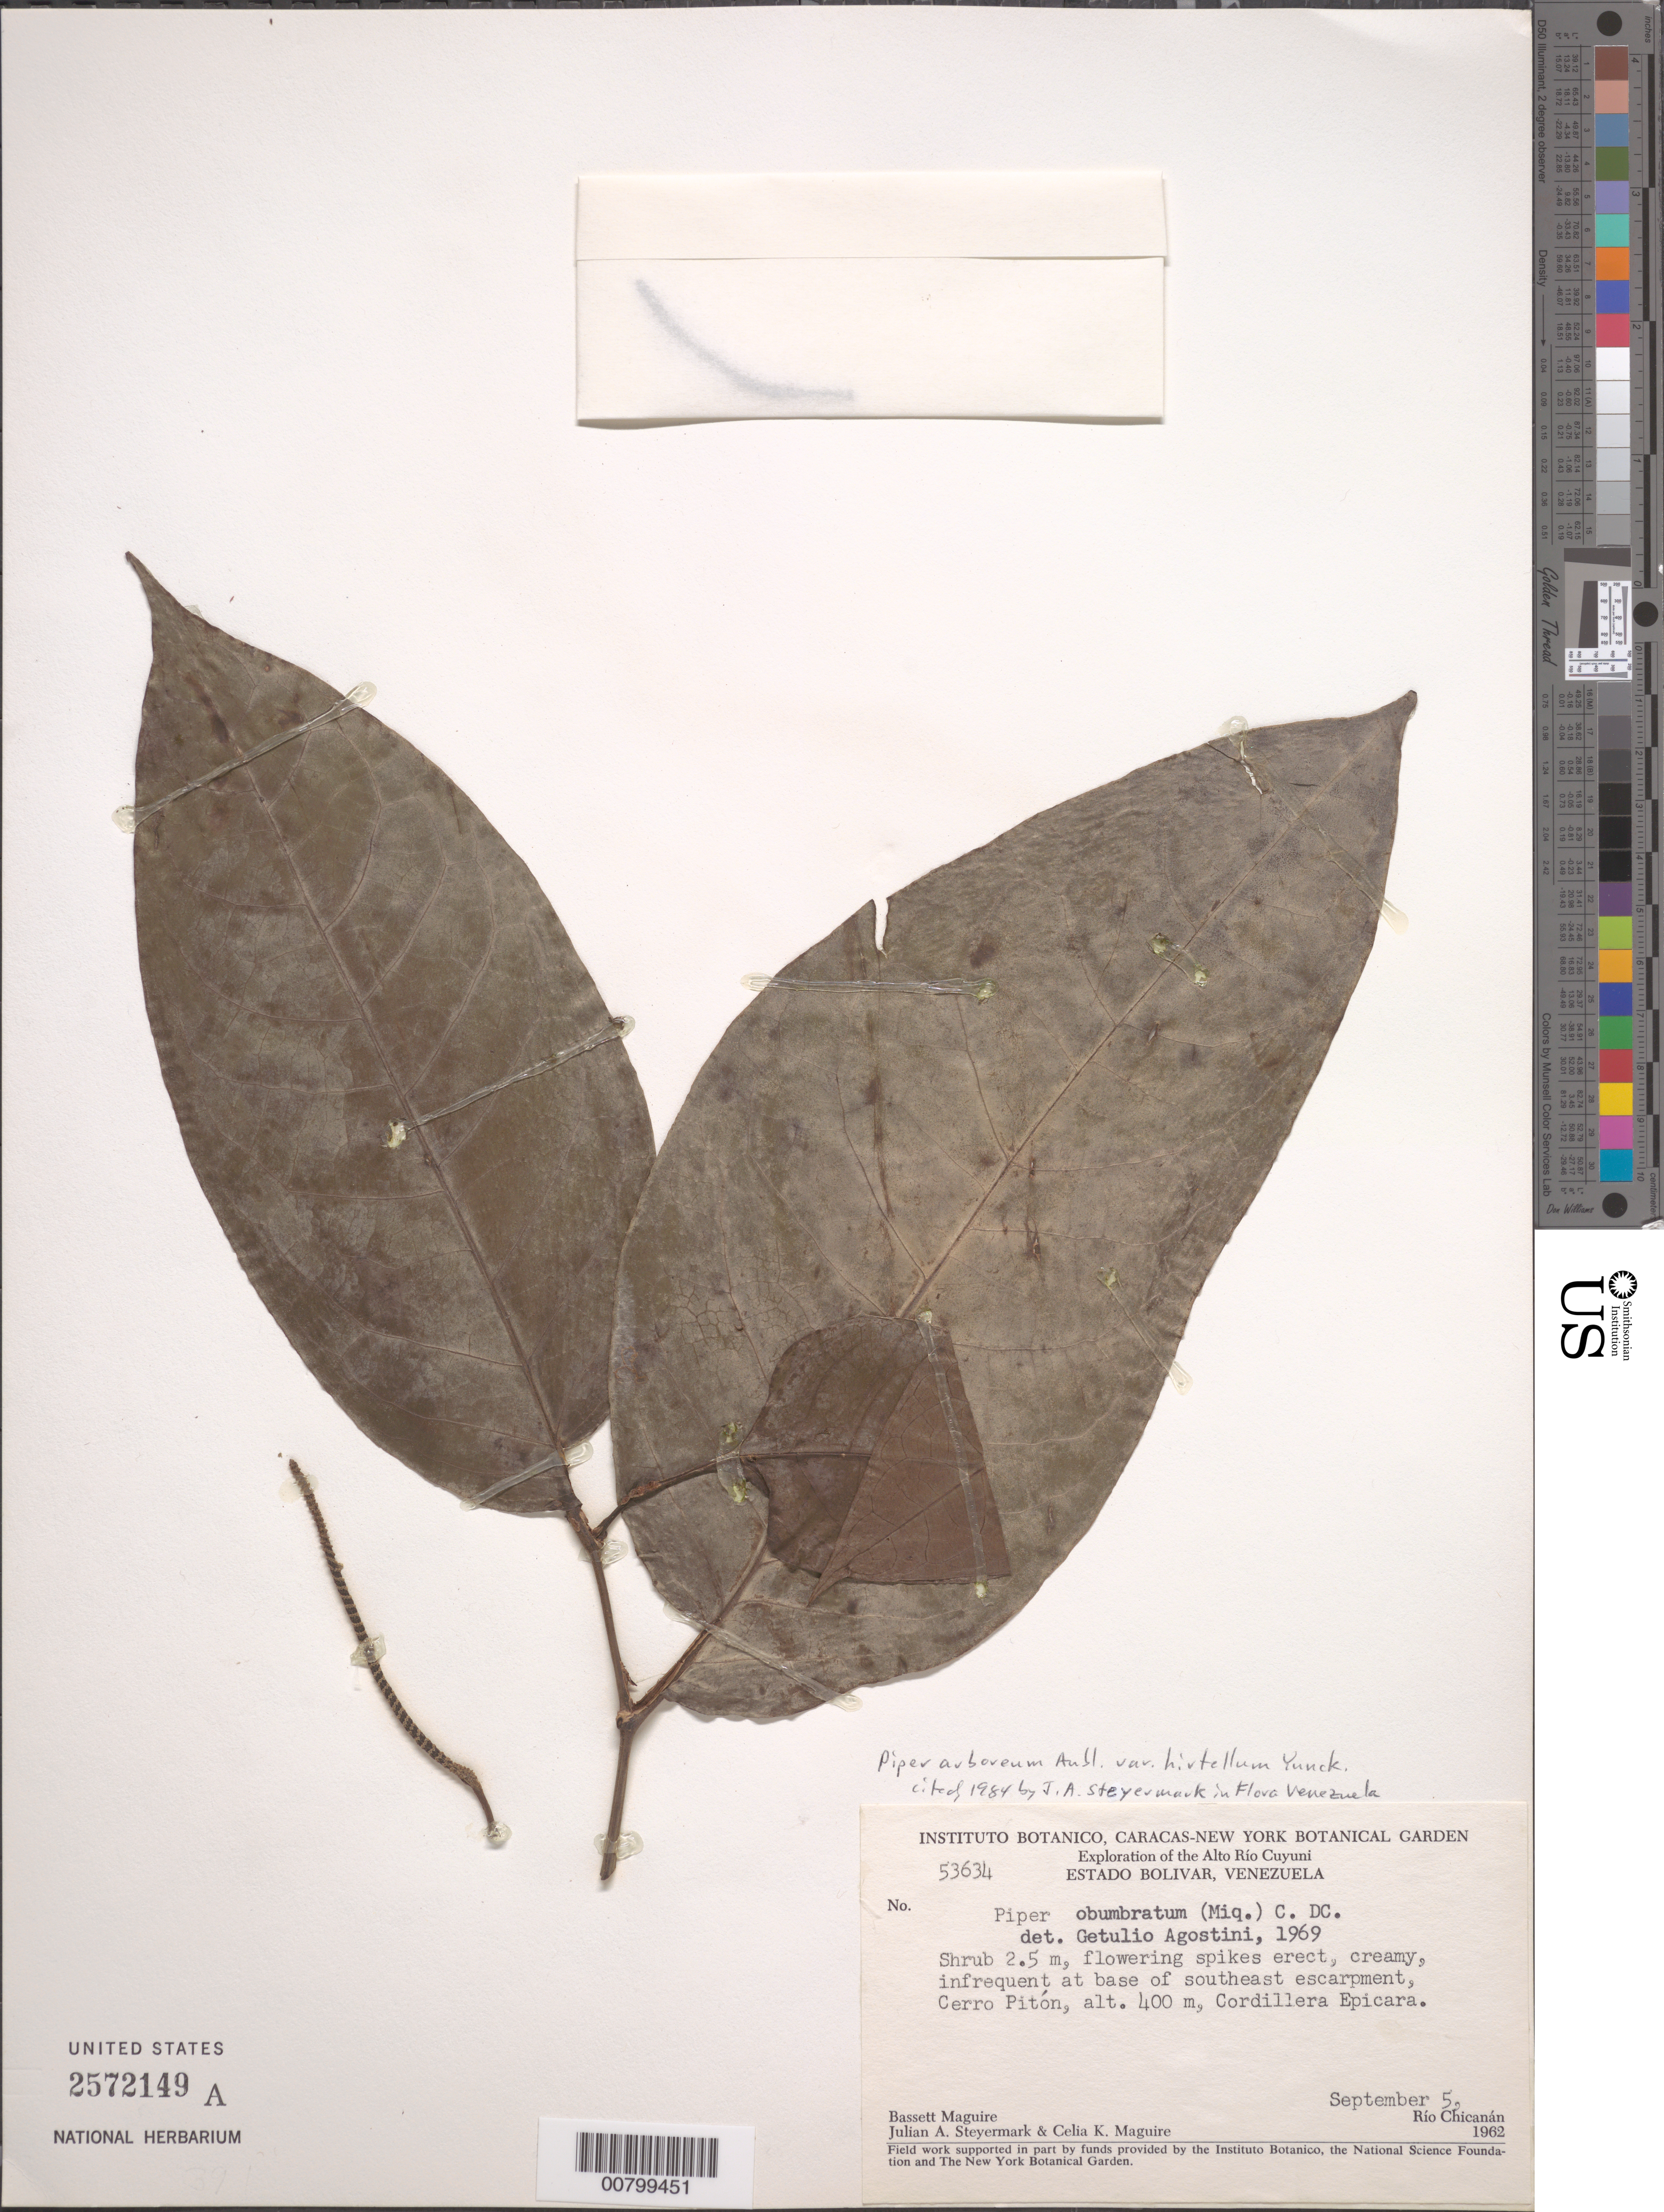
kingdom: Plantae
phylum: Tracheophyta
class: Magnoliopsida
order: Piperales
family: Piperaceae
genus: Piper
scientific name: Piper arboreum var. hirtellum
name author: Yunck.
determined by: Steyermark, Julian A., (VEN)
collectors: B. Maguire, J. Steyermark & C. K. Maguire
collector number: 53634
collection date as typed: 5-Sep-62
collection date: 1962-09-05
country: Venezuela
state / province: Bolívar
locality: Alto Río Cuyuni, Cerro Pitón, Cordillera Epicara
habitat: Base of SE escarpment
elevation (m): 400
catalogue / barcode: US 2572149A